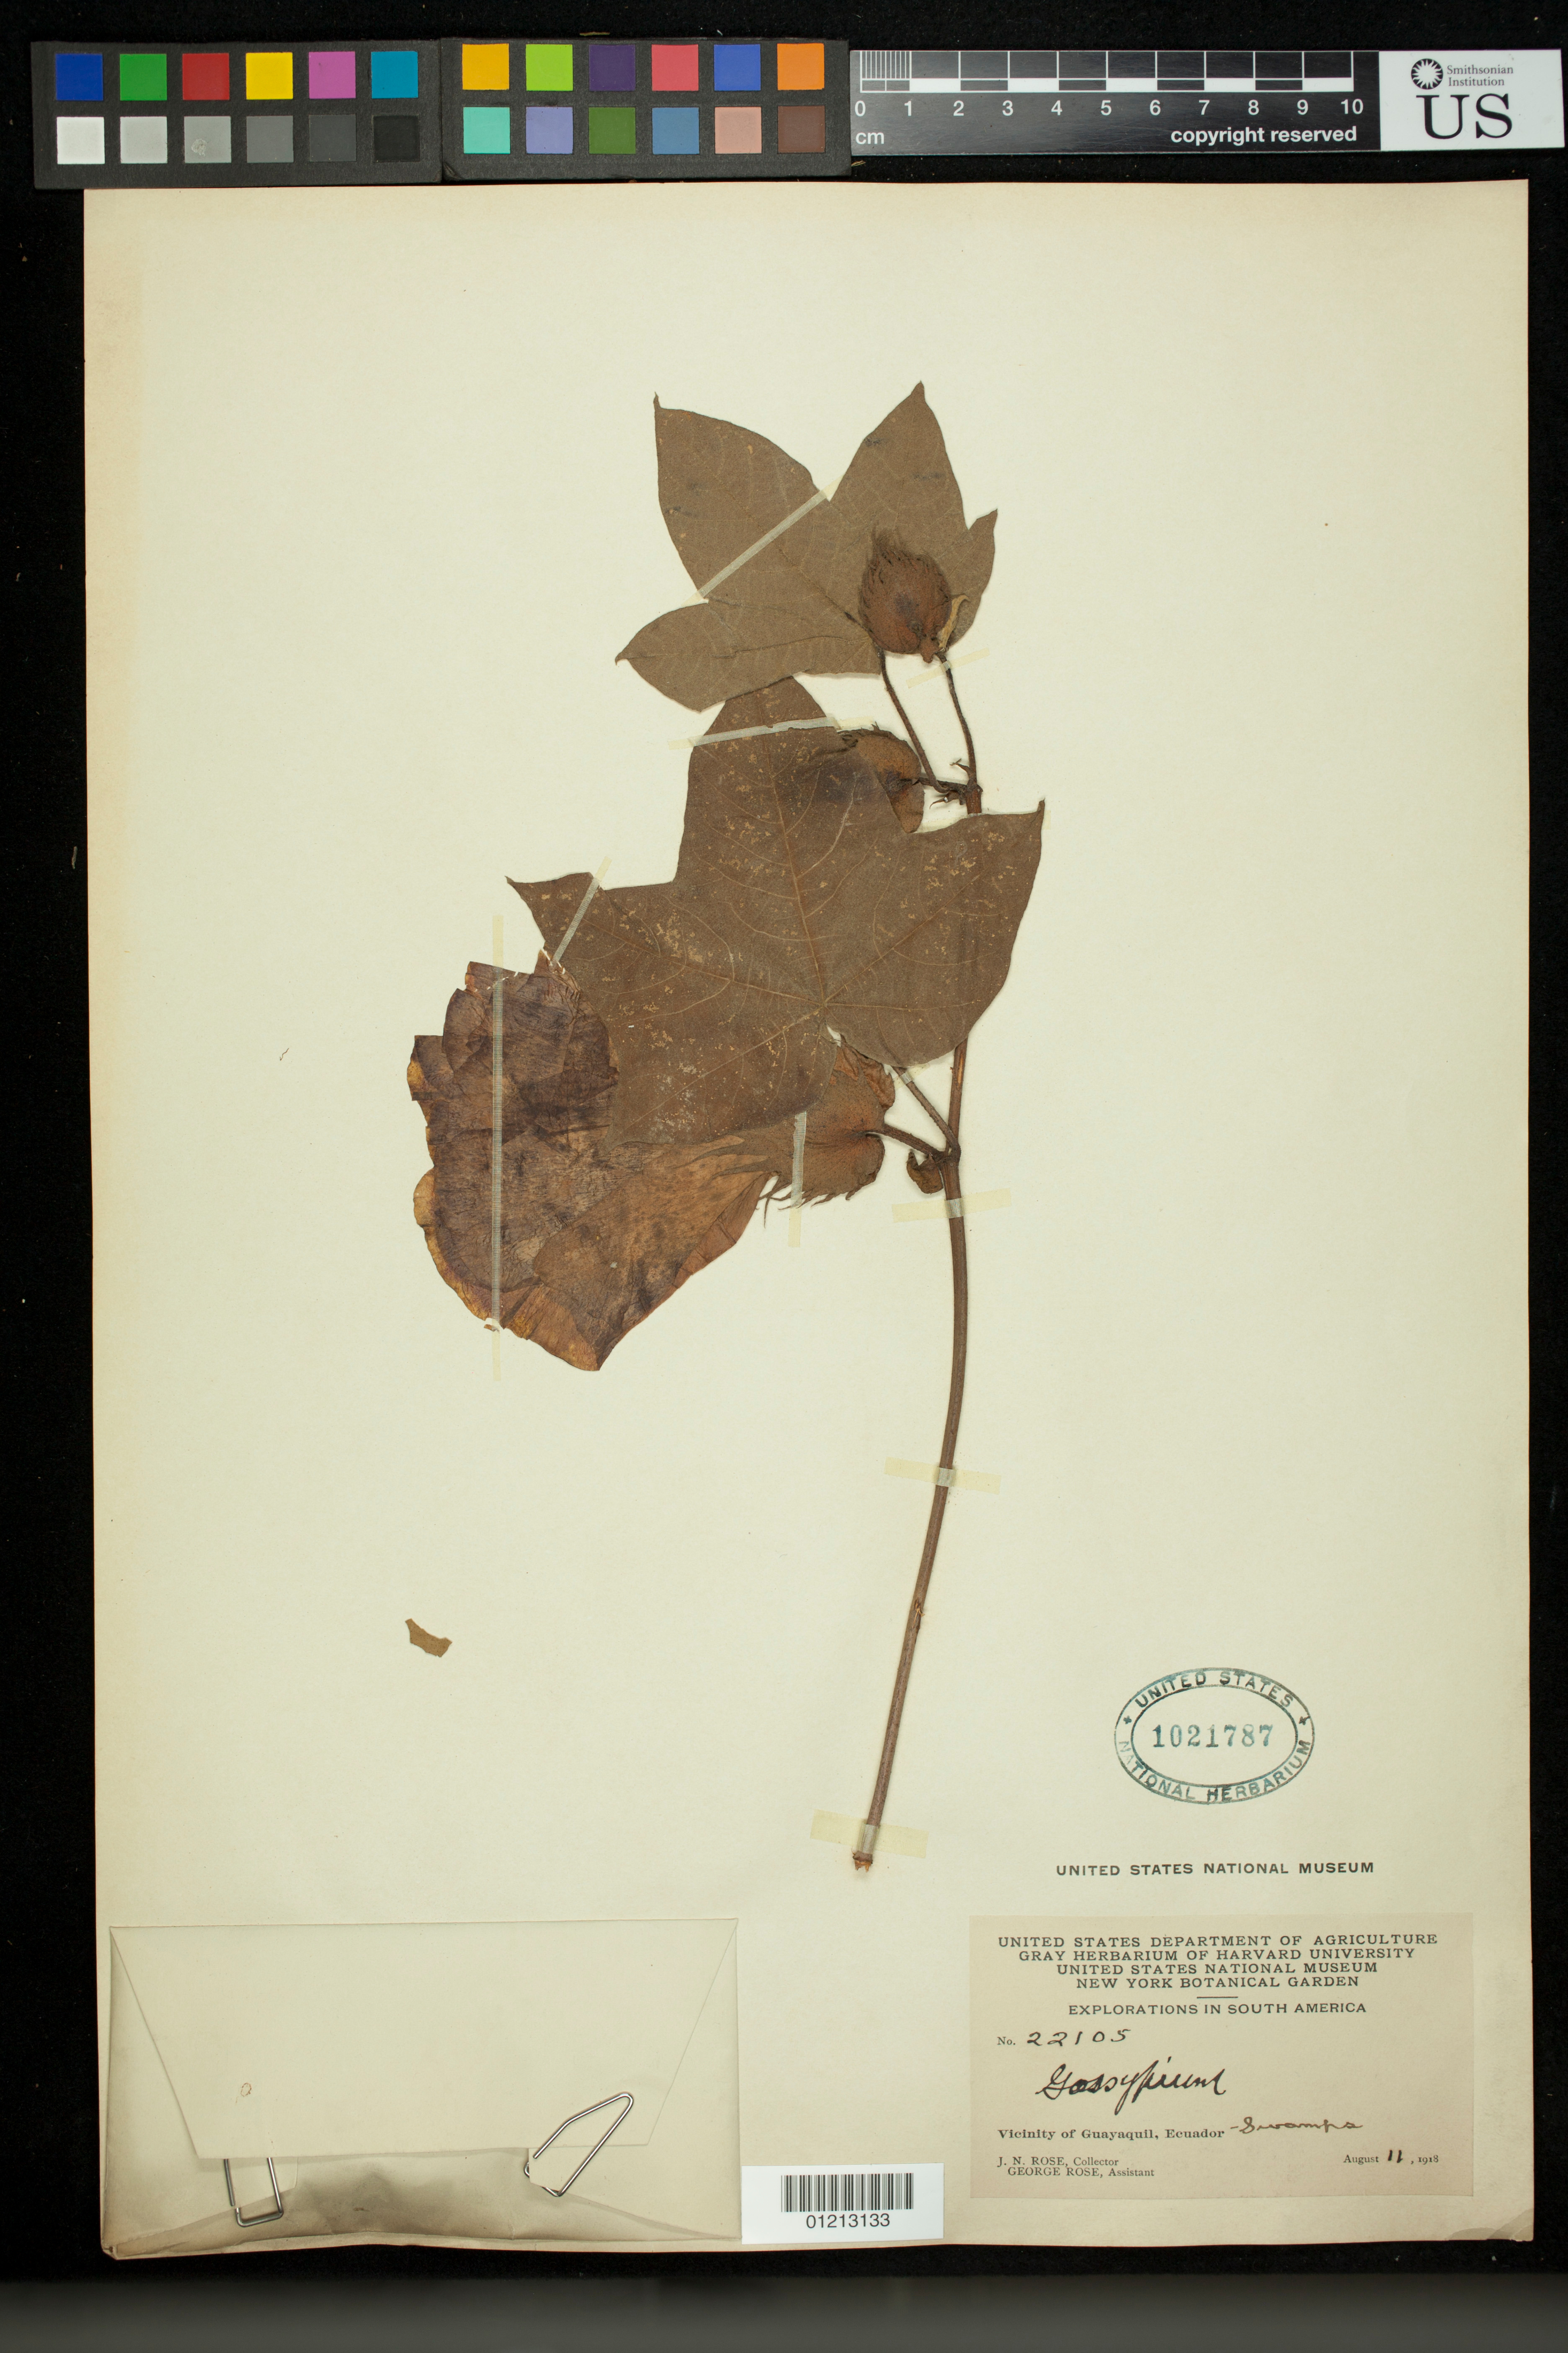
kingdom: Plantae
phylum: Tracheophyta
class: Magnoliopsida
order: Malvales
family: Malvaceae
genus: Gossypium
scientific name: Gossypium sp.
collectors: J. N. Rose & G. Rose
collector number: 22105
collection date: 1918-08-11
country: Ecuador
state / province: Guayas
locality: Vicinity of Guayaquil, Ecuador - Swamps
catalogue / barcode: US 1021787